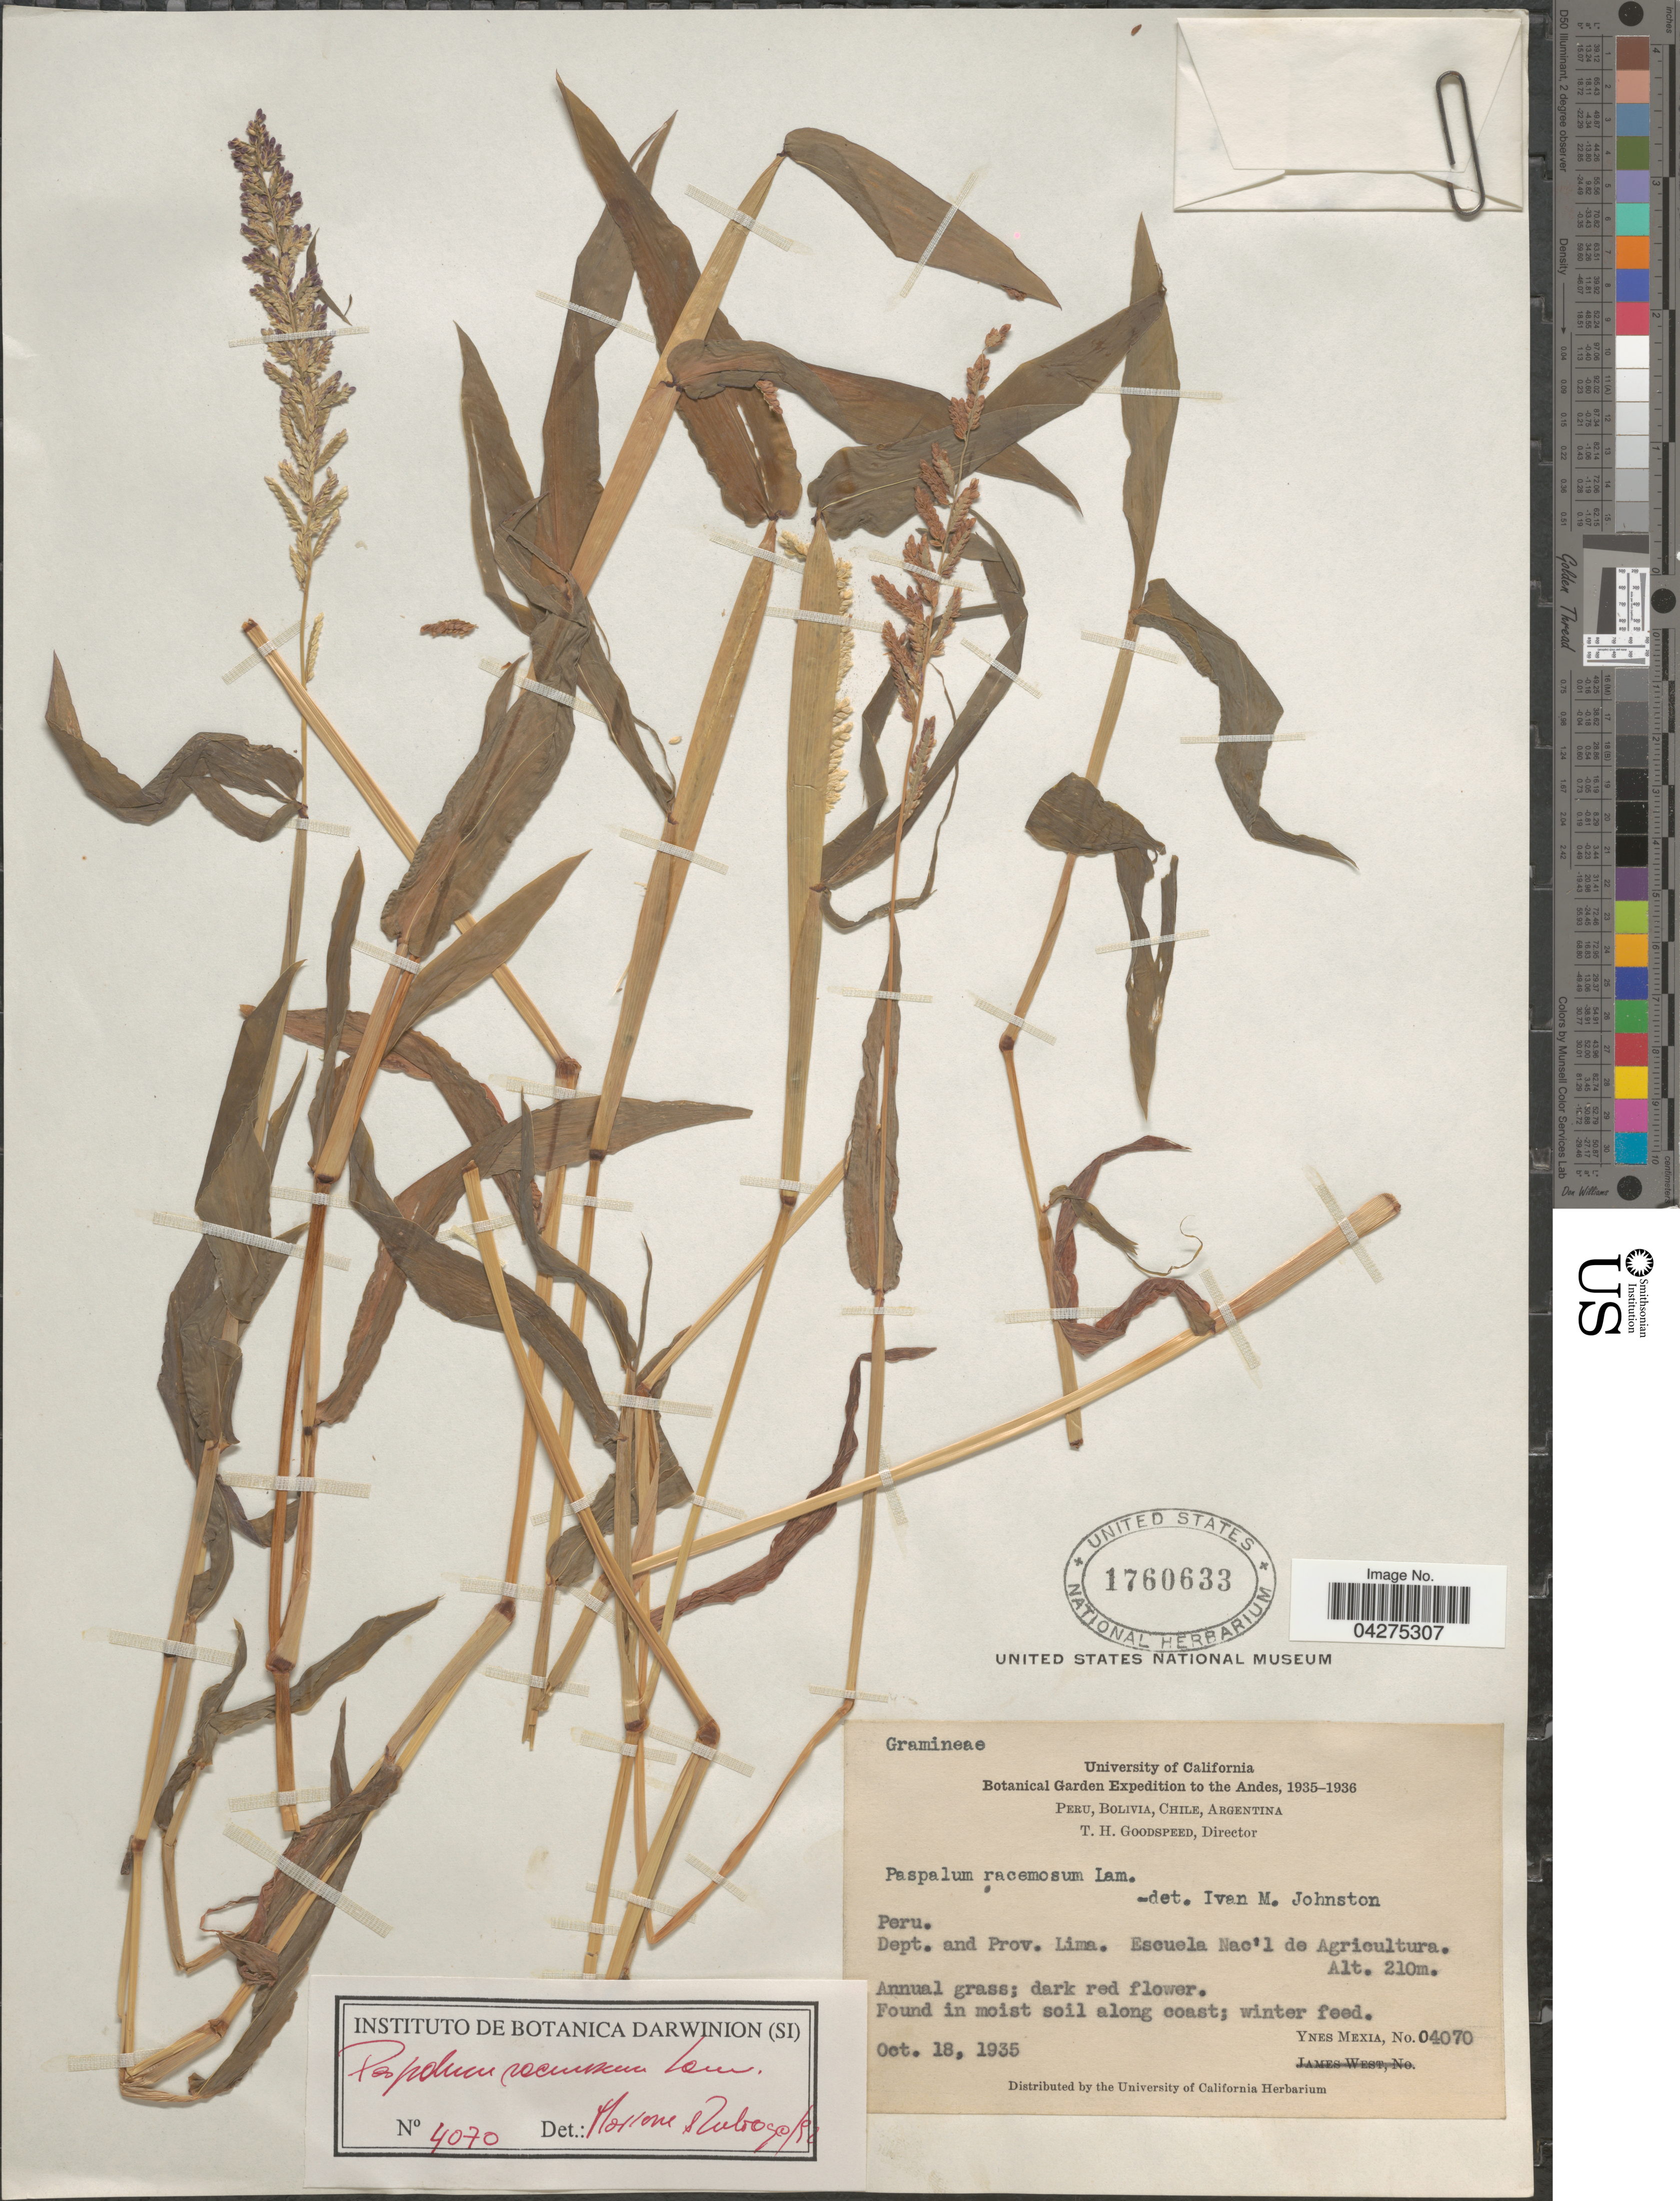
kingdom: Plantae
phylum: Tracheophyta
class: Liliopsida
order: Poales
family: Poaceae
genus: Paspalum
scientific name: Paspalum racemosum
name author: Lam.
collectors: Y. Mexia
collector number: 04070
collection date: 1935-10-18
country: Peru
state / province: Lima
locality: Dept. Lima. Escuela Nac'l de Agricultura.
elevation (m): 210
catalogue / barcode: US 1760633